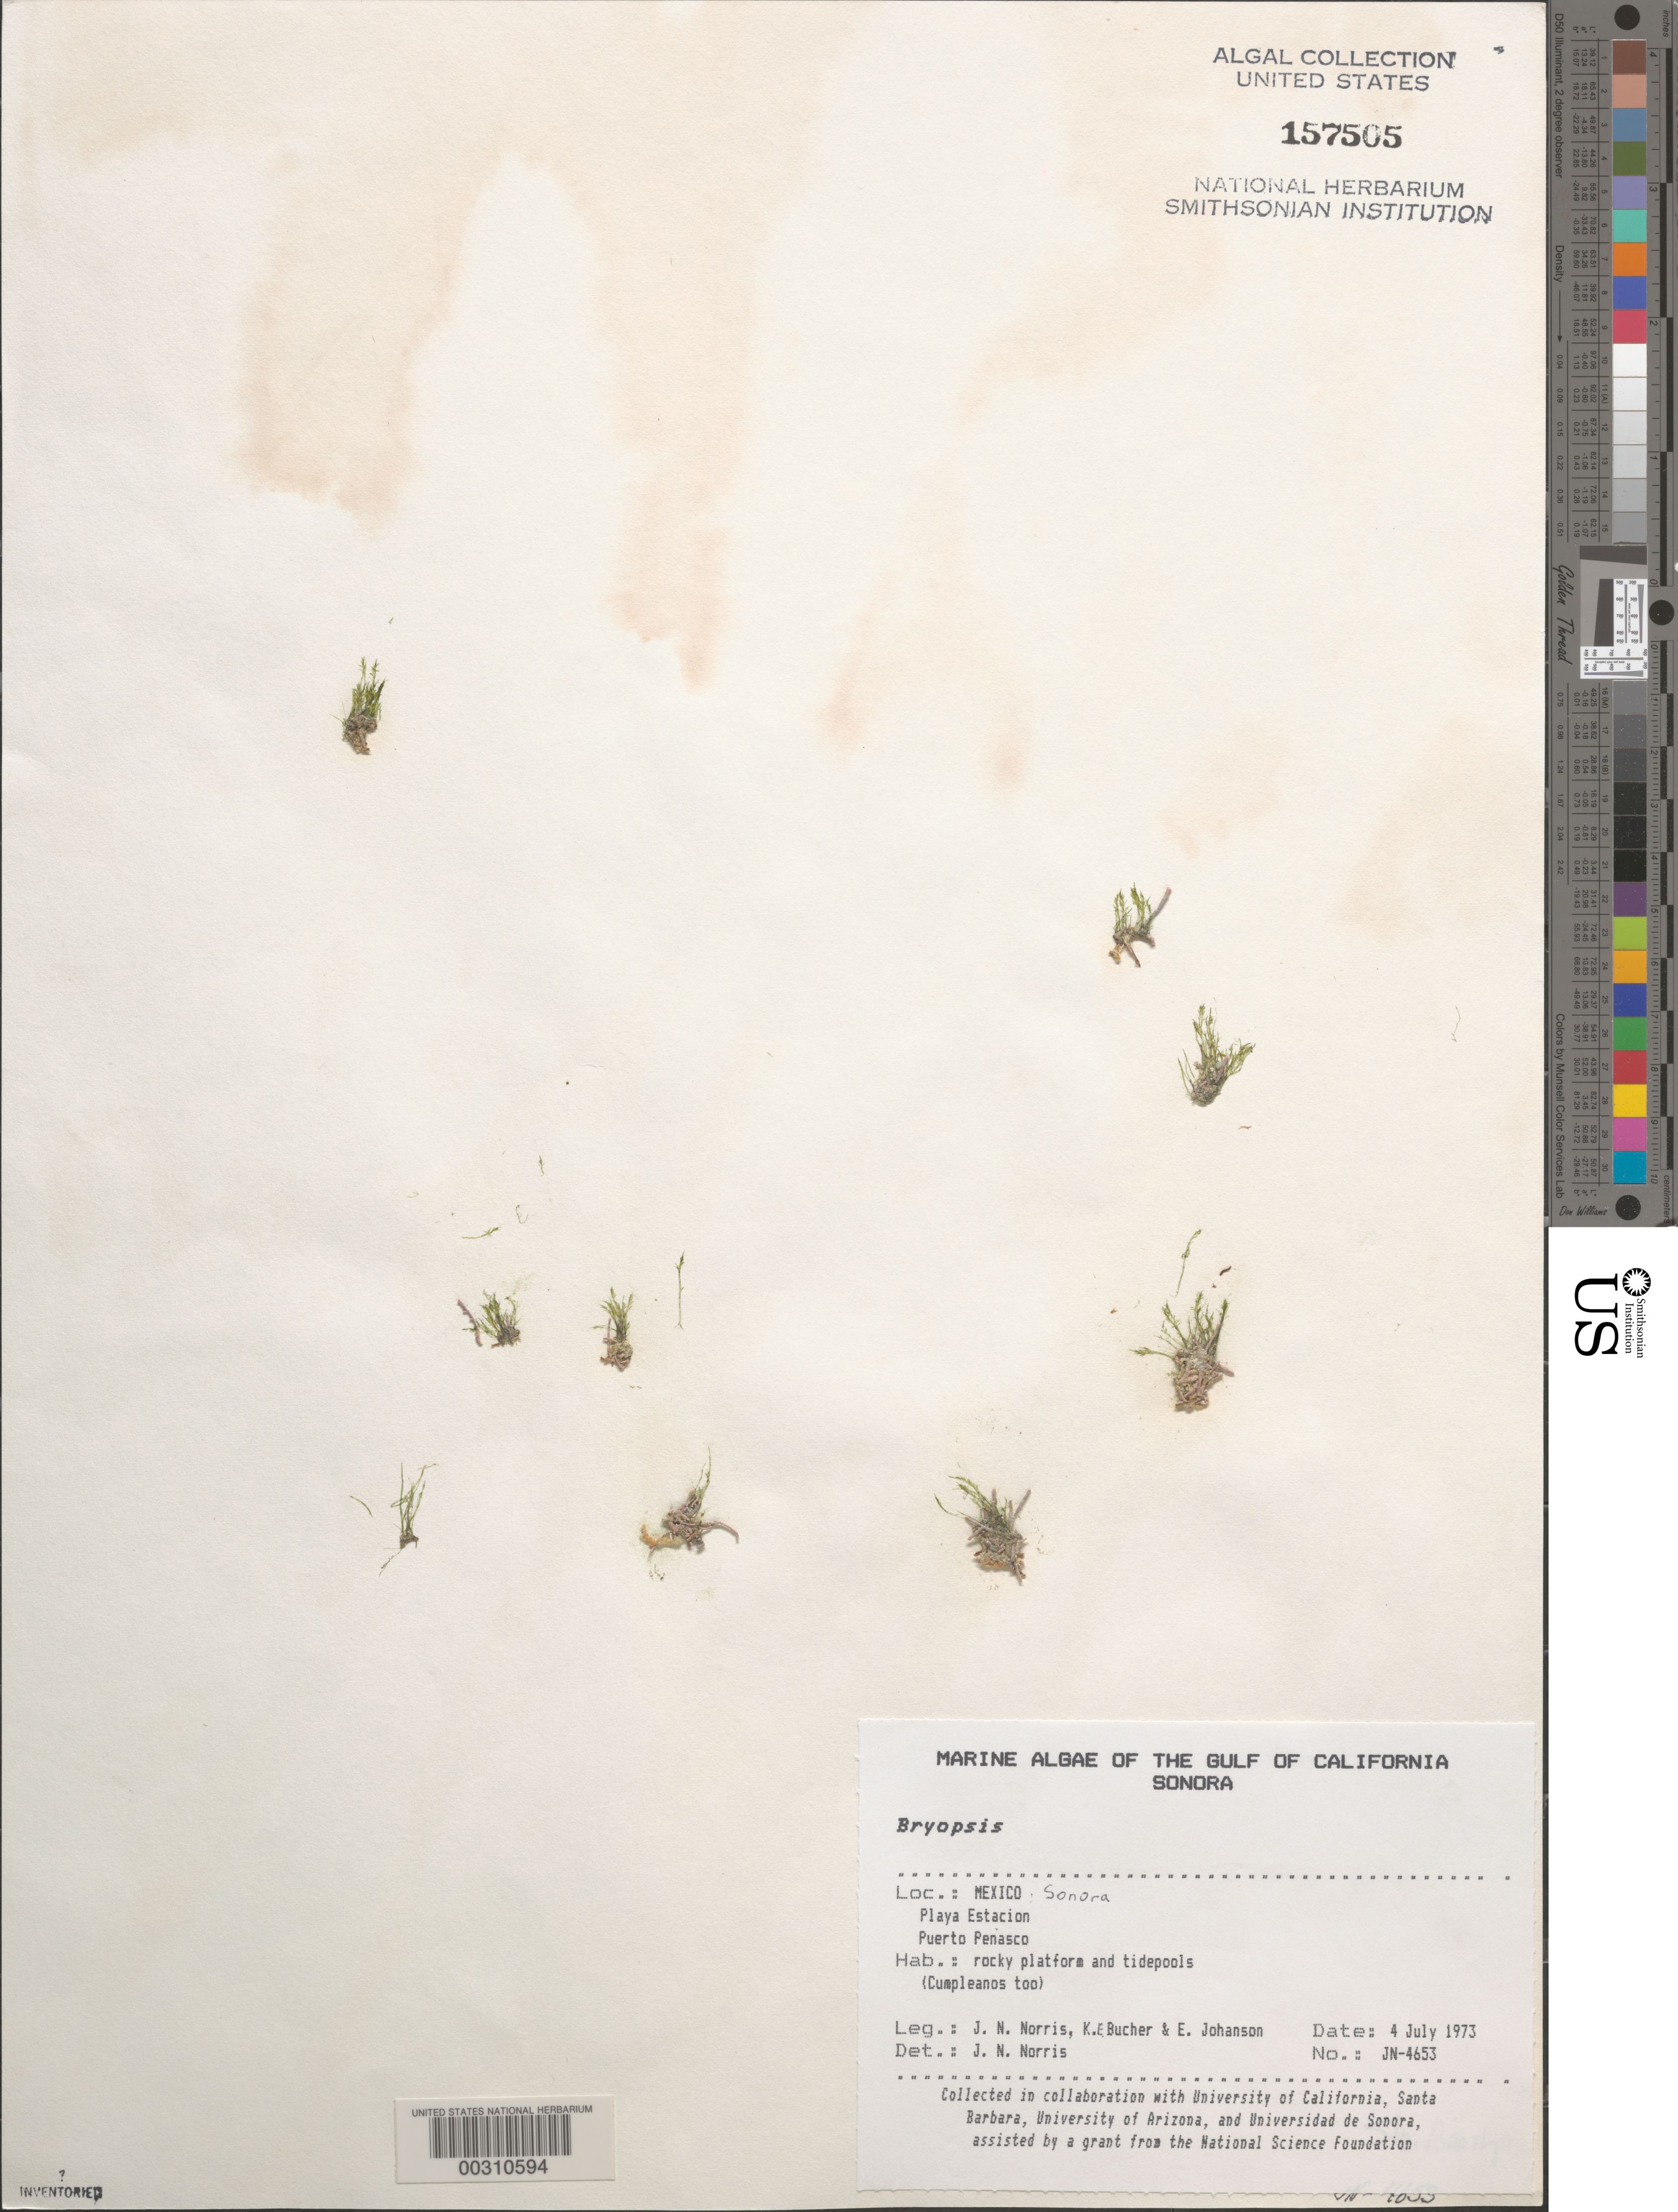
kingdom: Plantae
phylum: Chlorophyta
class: Ulvophyceae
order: Bryopsidales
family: Bryopsidaceae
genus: Bryopsis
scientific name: Bryopsis sp.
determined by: Norris, James N.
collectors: J. N. Norris, K. E. Bucher & E. Johansen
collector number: JN-4653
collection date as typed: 04 Jul 1973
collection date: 1973-07-04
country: Mexico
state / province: Sonora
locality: Playa Estacion, Puerto Penasco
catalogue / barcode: US 157505